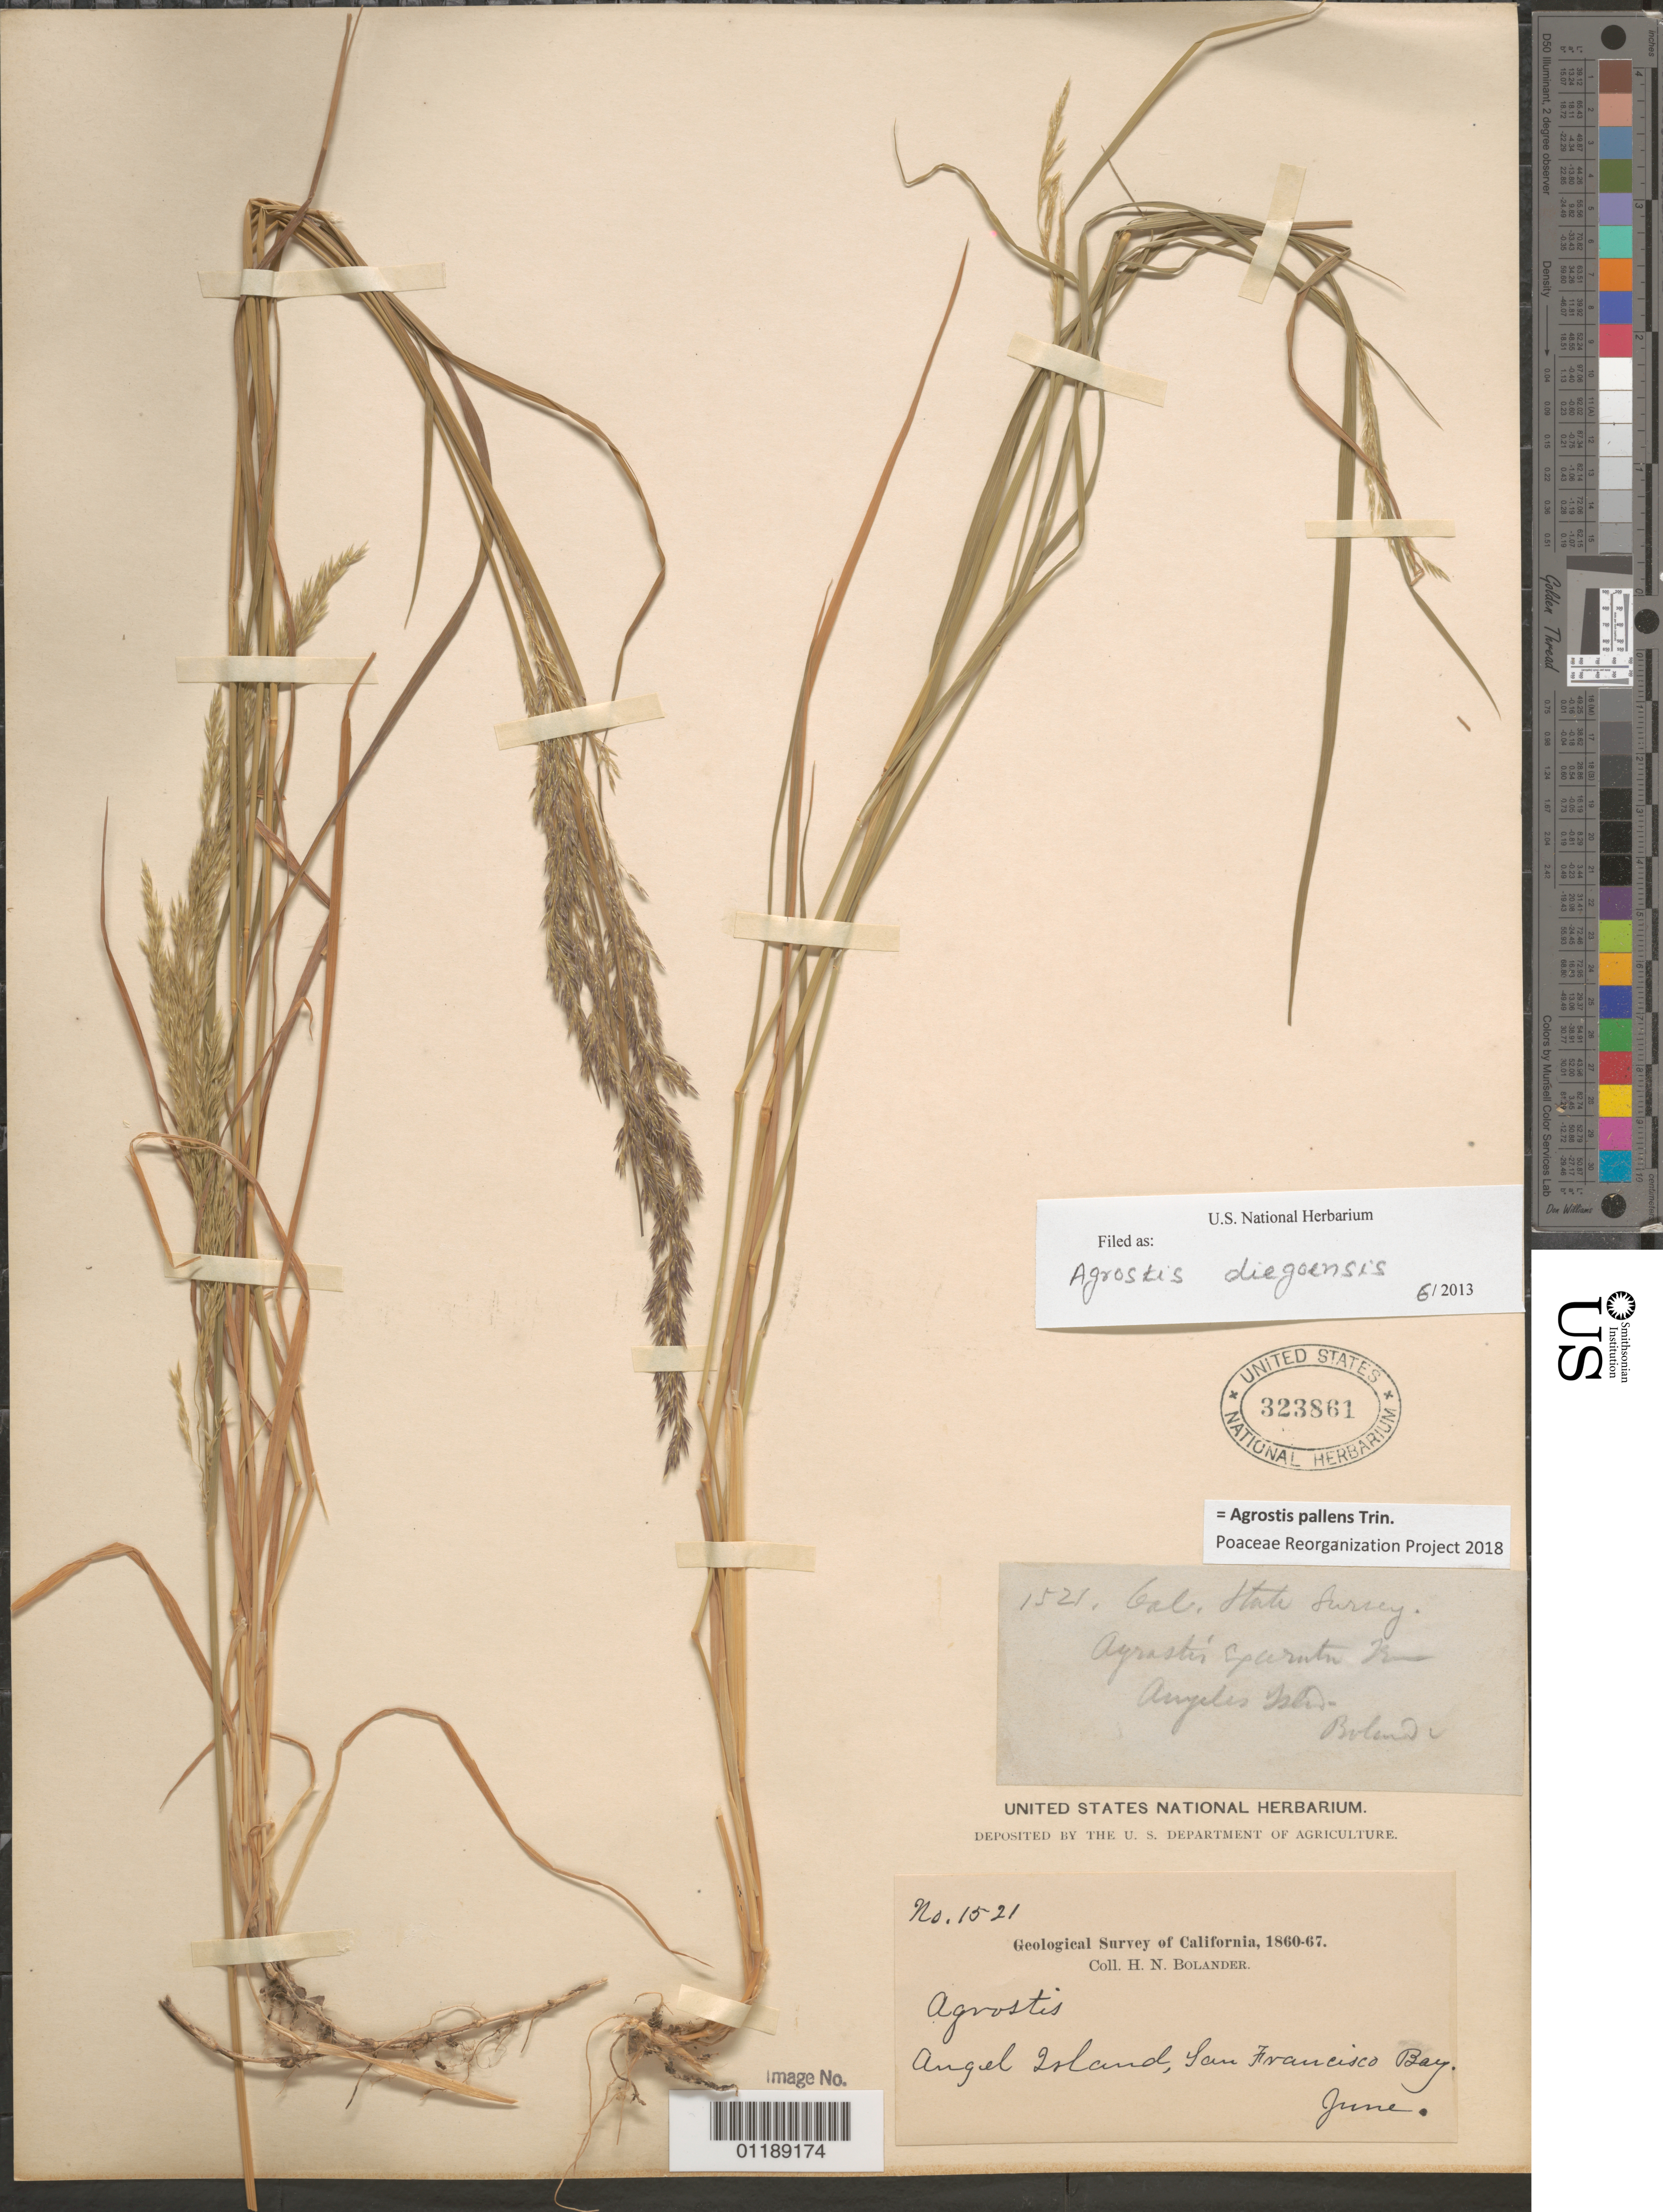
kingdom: Plantae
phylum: Tracheophyta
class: Liliopsida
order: Poales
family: Poaceae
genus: Agrostis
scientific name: Agrostis pallens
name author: Trin.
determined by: Poaceae Reorganization Project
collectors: H. Bolander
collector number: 1521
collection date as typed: Jun 1860 or Jun 1867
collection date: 1860/1867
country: United States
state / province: California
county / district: San Francisco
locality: Angel Island, San Francisco Bay.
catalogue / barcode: US 323861